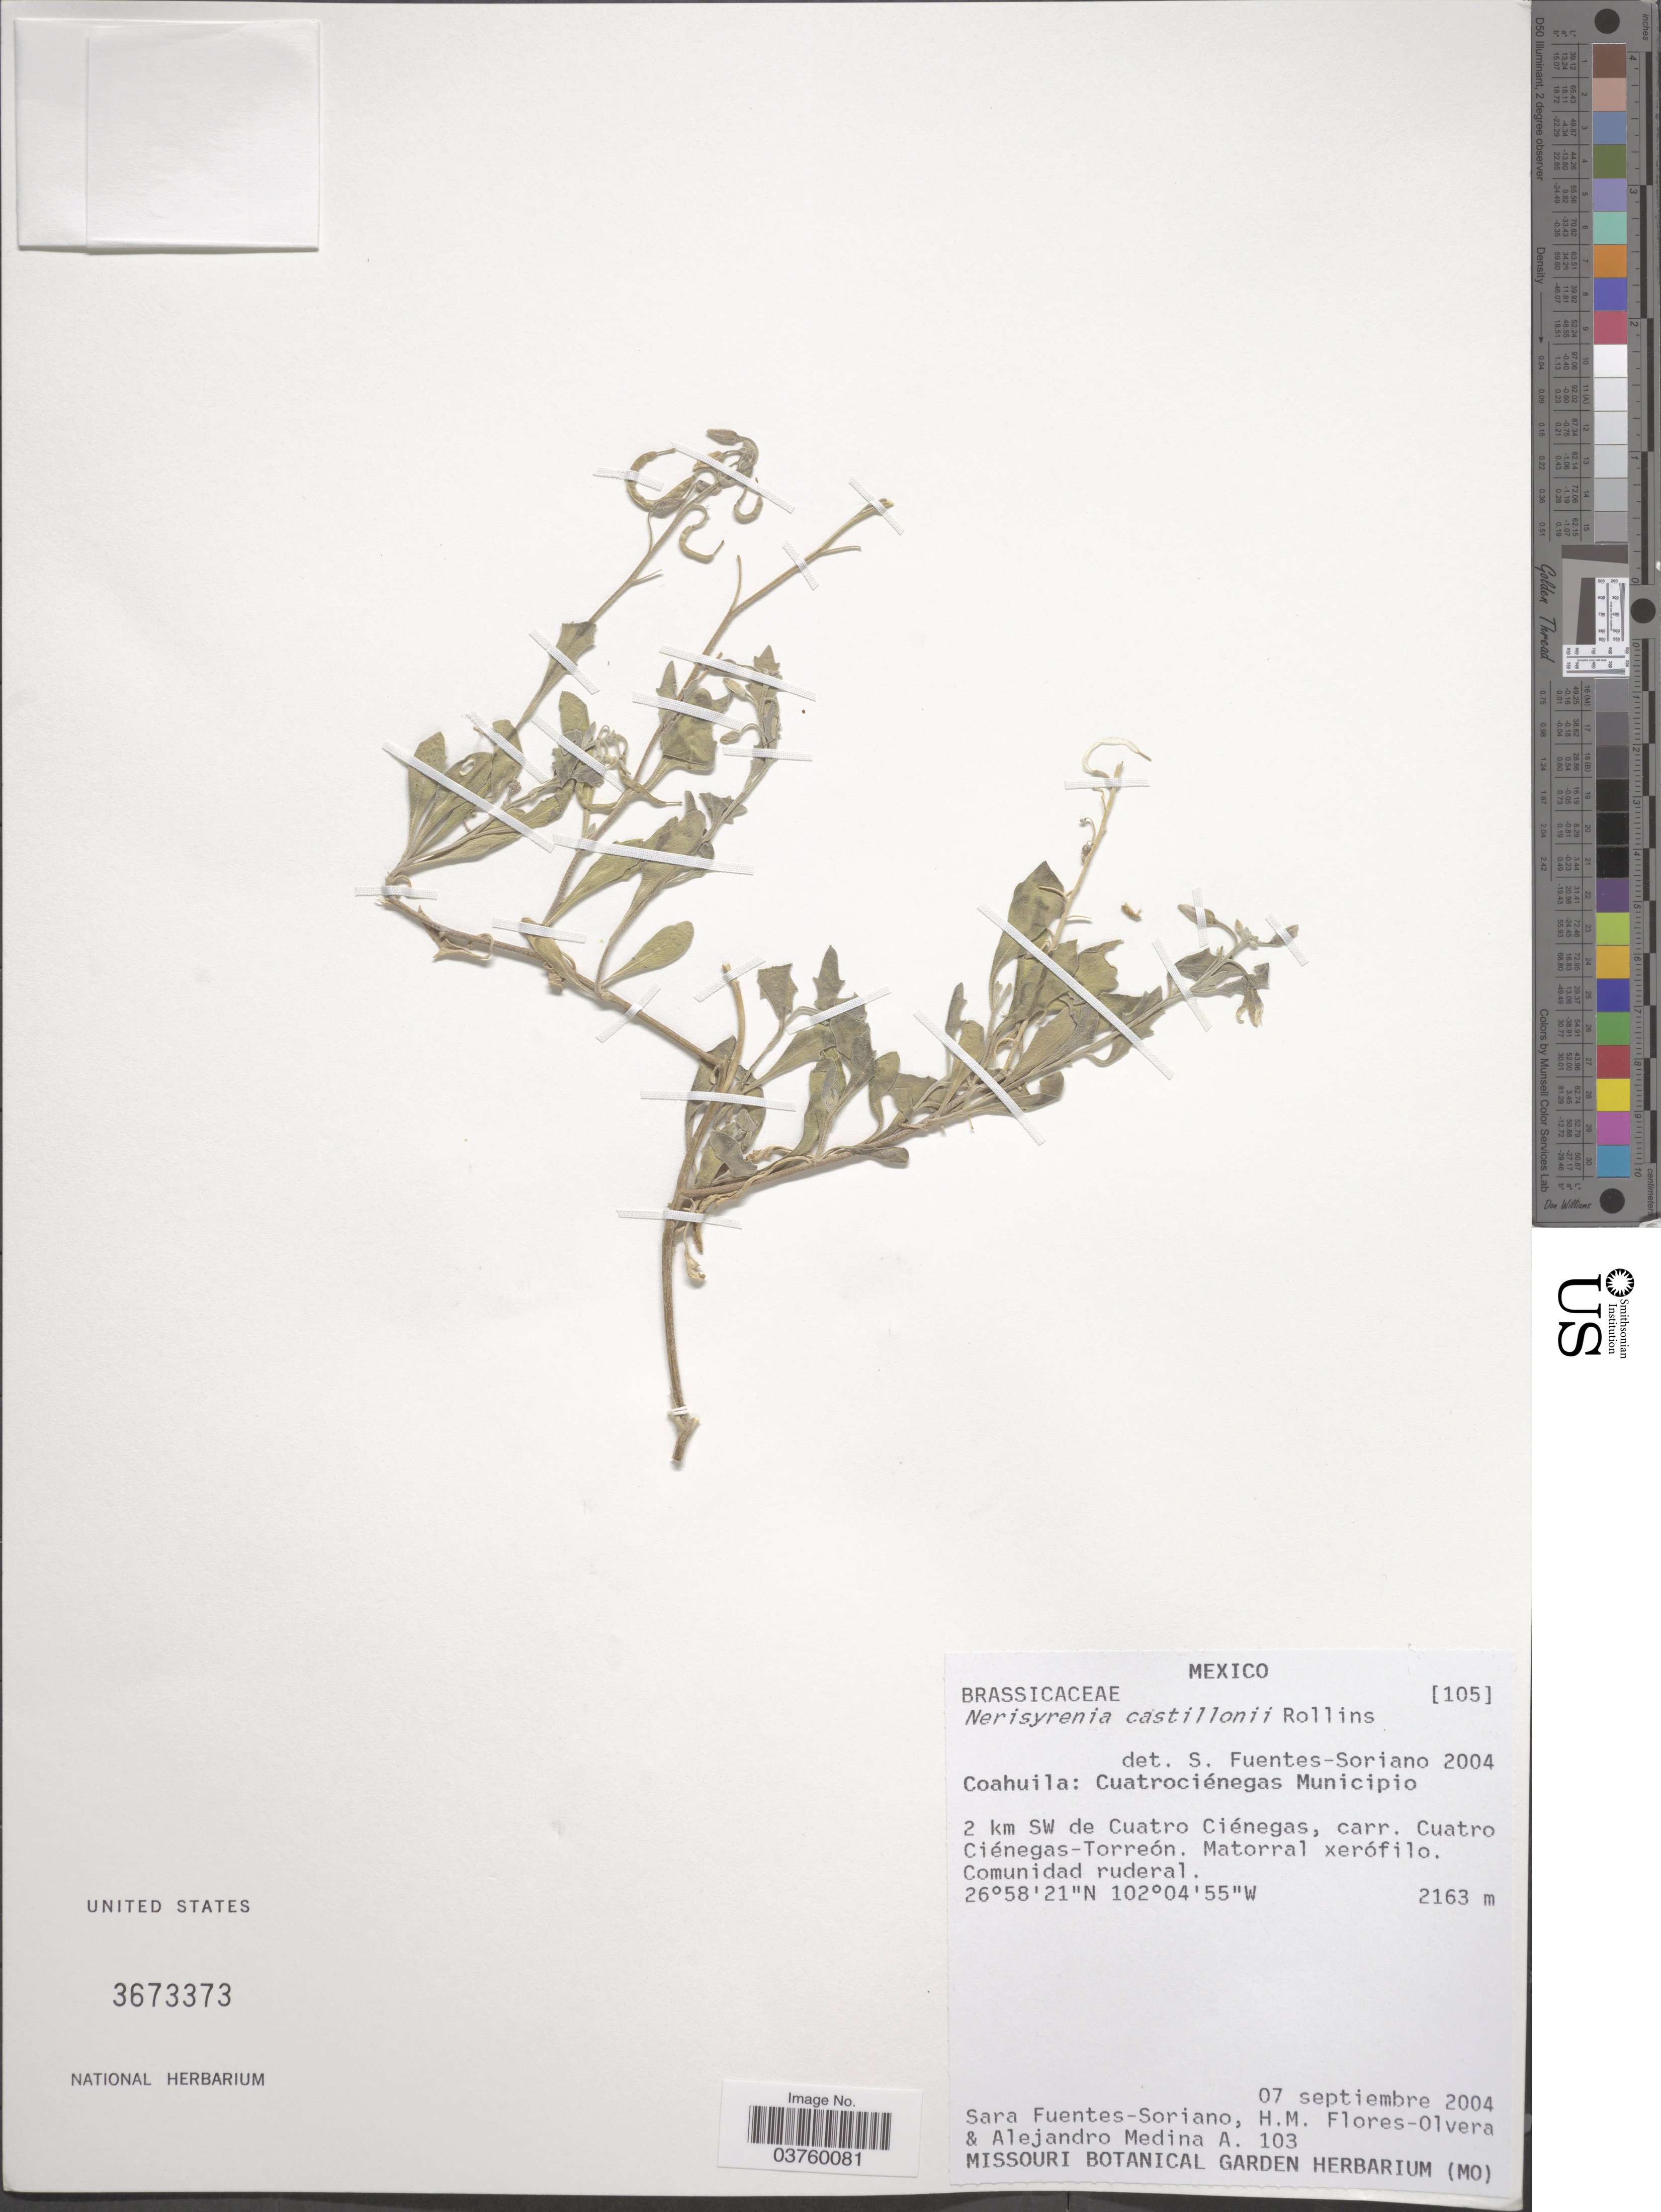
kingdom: Plantae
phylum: Tracheophyta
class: Magnoliopsida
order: Brassicales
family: Brassicaceae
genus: Nerisyrenia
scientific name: Nerisyrenia castillonii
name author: Rollins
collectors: S. Fuentes-Soriano, H. Flores Olvera & A. Medina A.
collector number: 103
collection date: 2004-09-07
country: Mexico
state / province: Coahuila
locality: Cuatrociénegas Municipio. 2 km SW de Cuatro Ciénegas, carr. Cuatro Ciénegas-Torreón.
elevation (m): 2163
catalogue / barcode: US 3673373